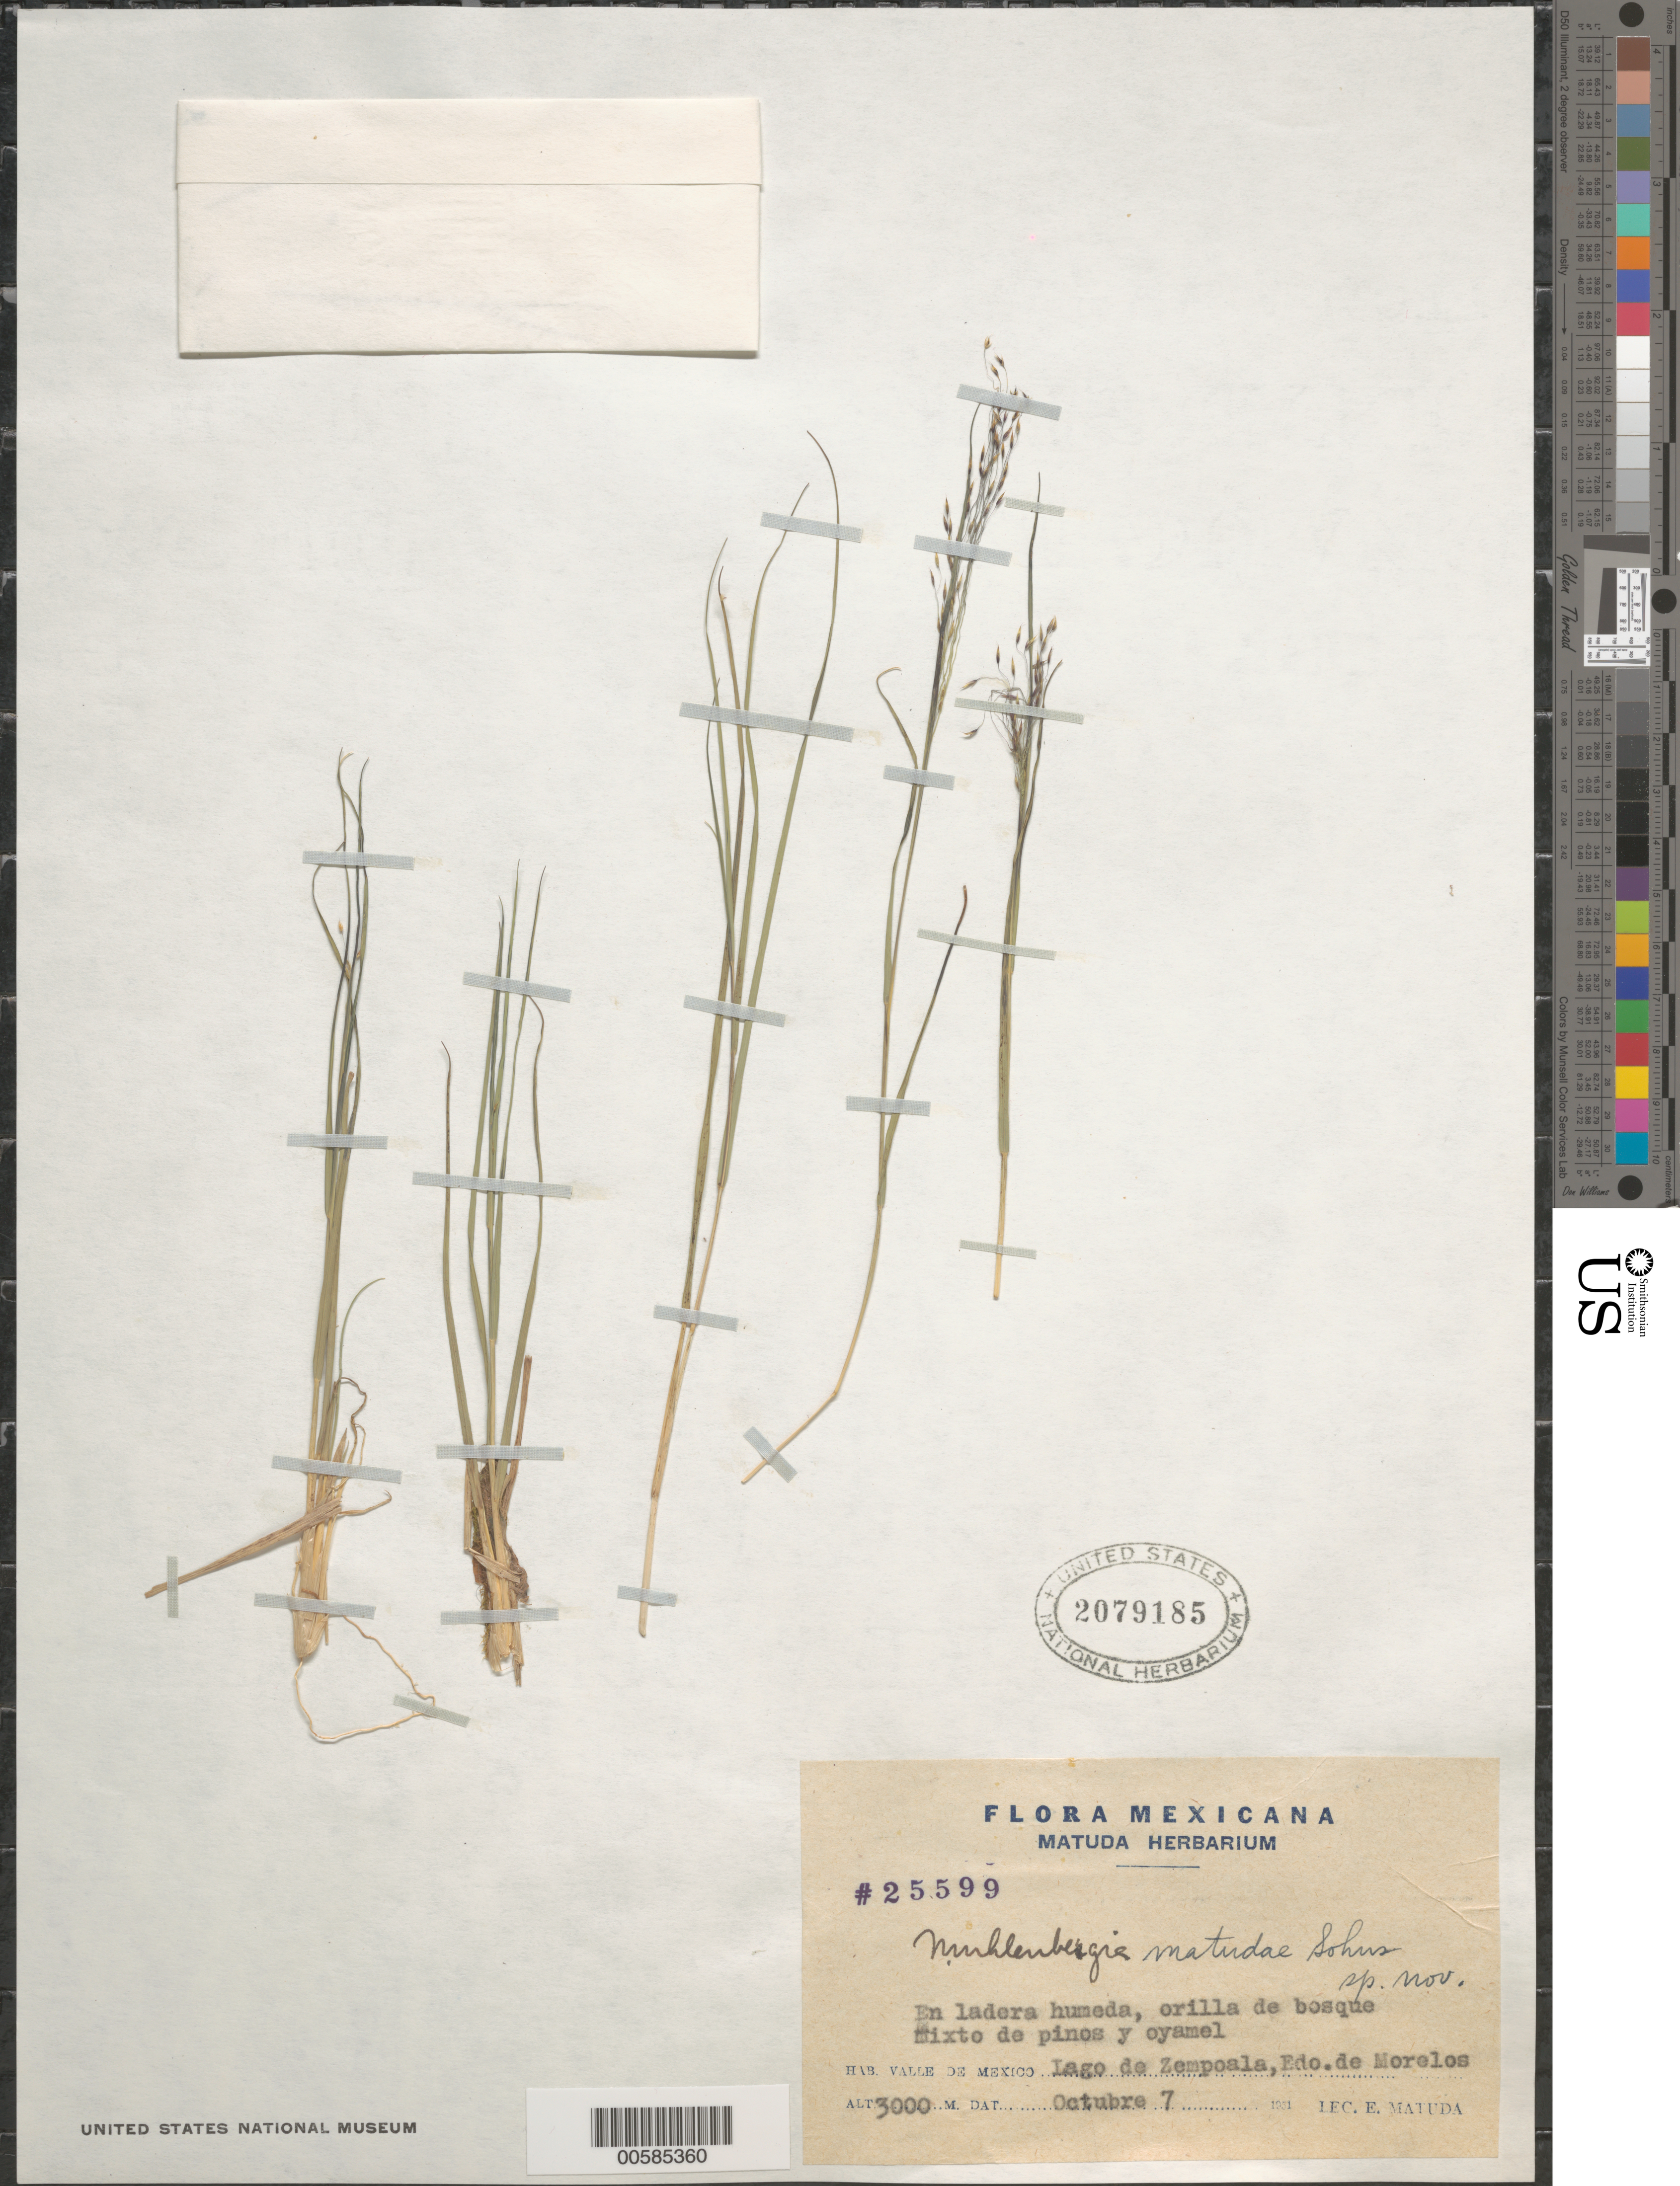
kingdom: Plantae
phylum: Tracheophyta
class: Liliopsida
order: Poales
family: Poaceae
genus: Muhlenbergia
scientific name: Muhlenbergia matudae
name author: Sohns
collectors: E. Matuda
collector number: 25599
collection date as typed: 7 Oct 1951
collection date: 1951-10-07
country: Mexico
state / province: Morelos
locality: Lago de Zempoala.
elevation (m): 3000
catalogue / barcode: US 2079185